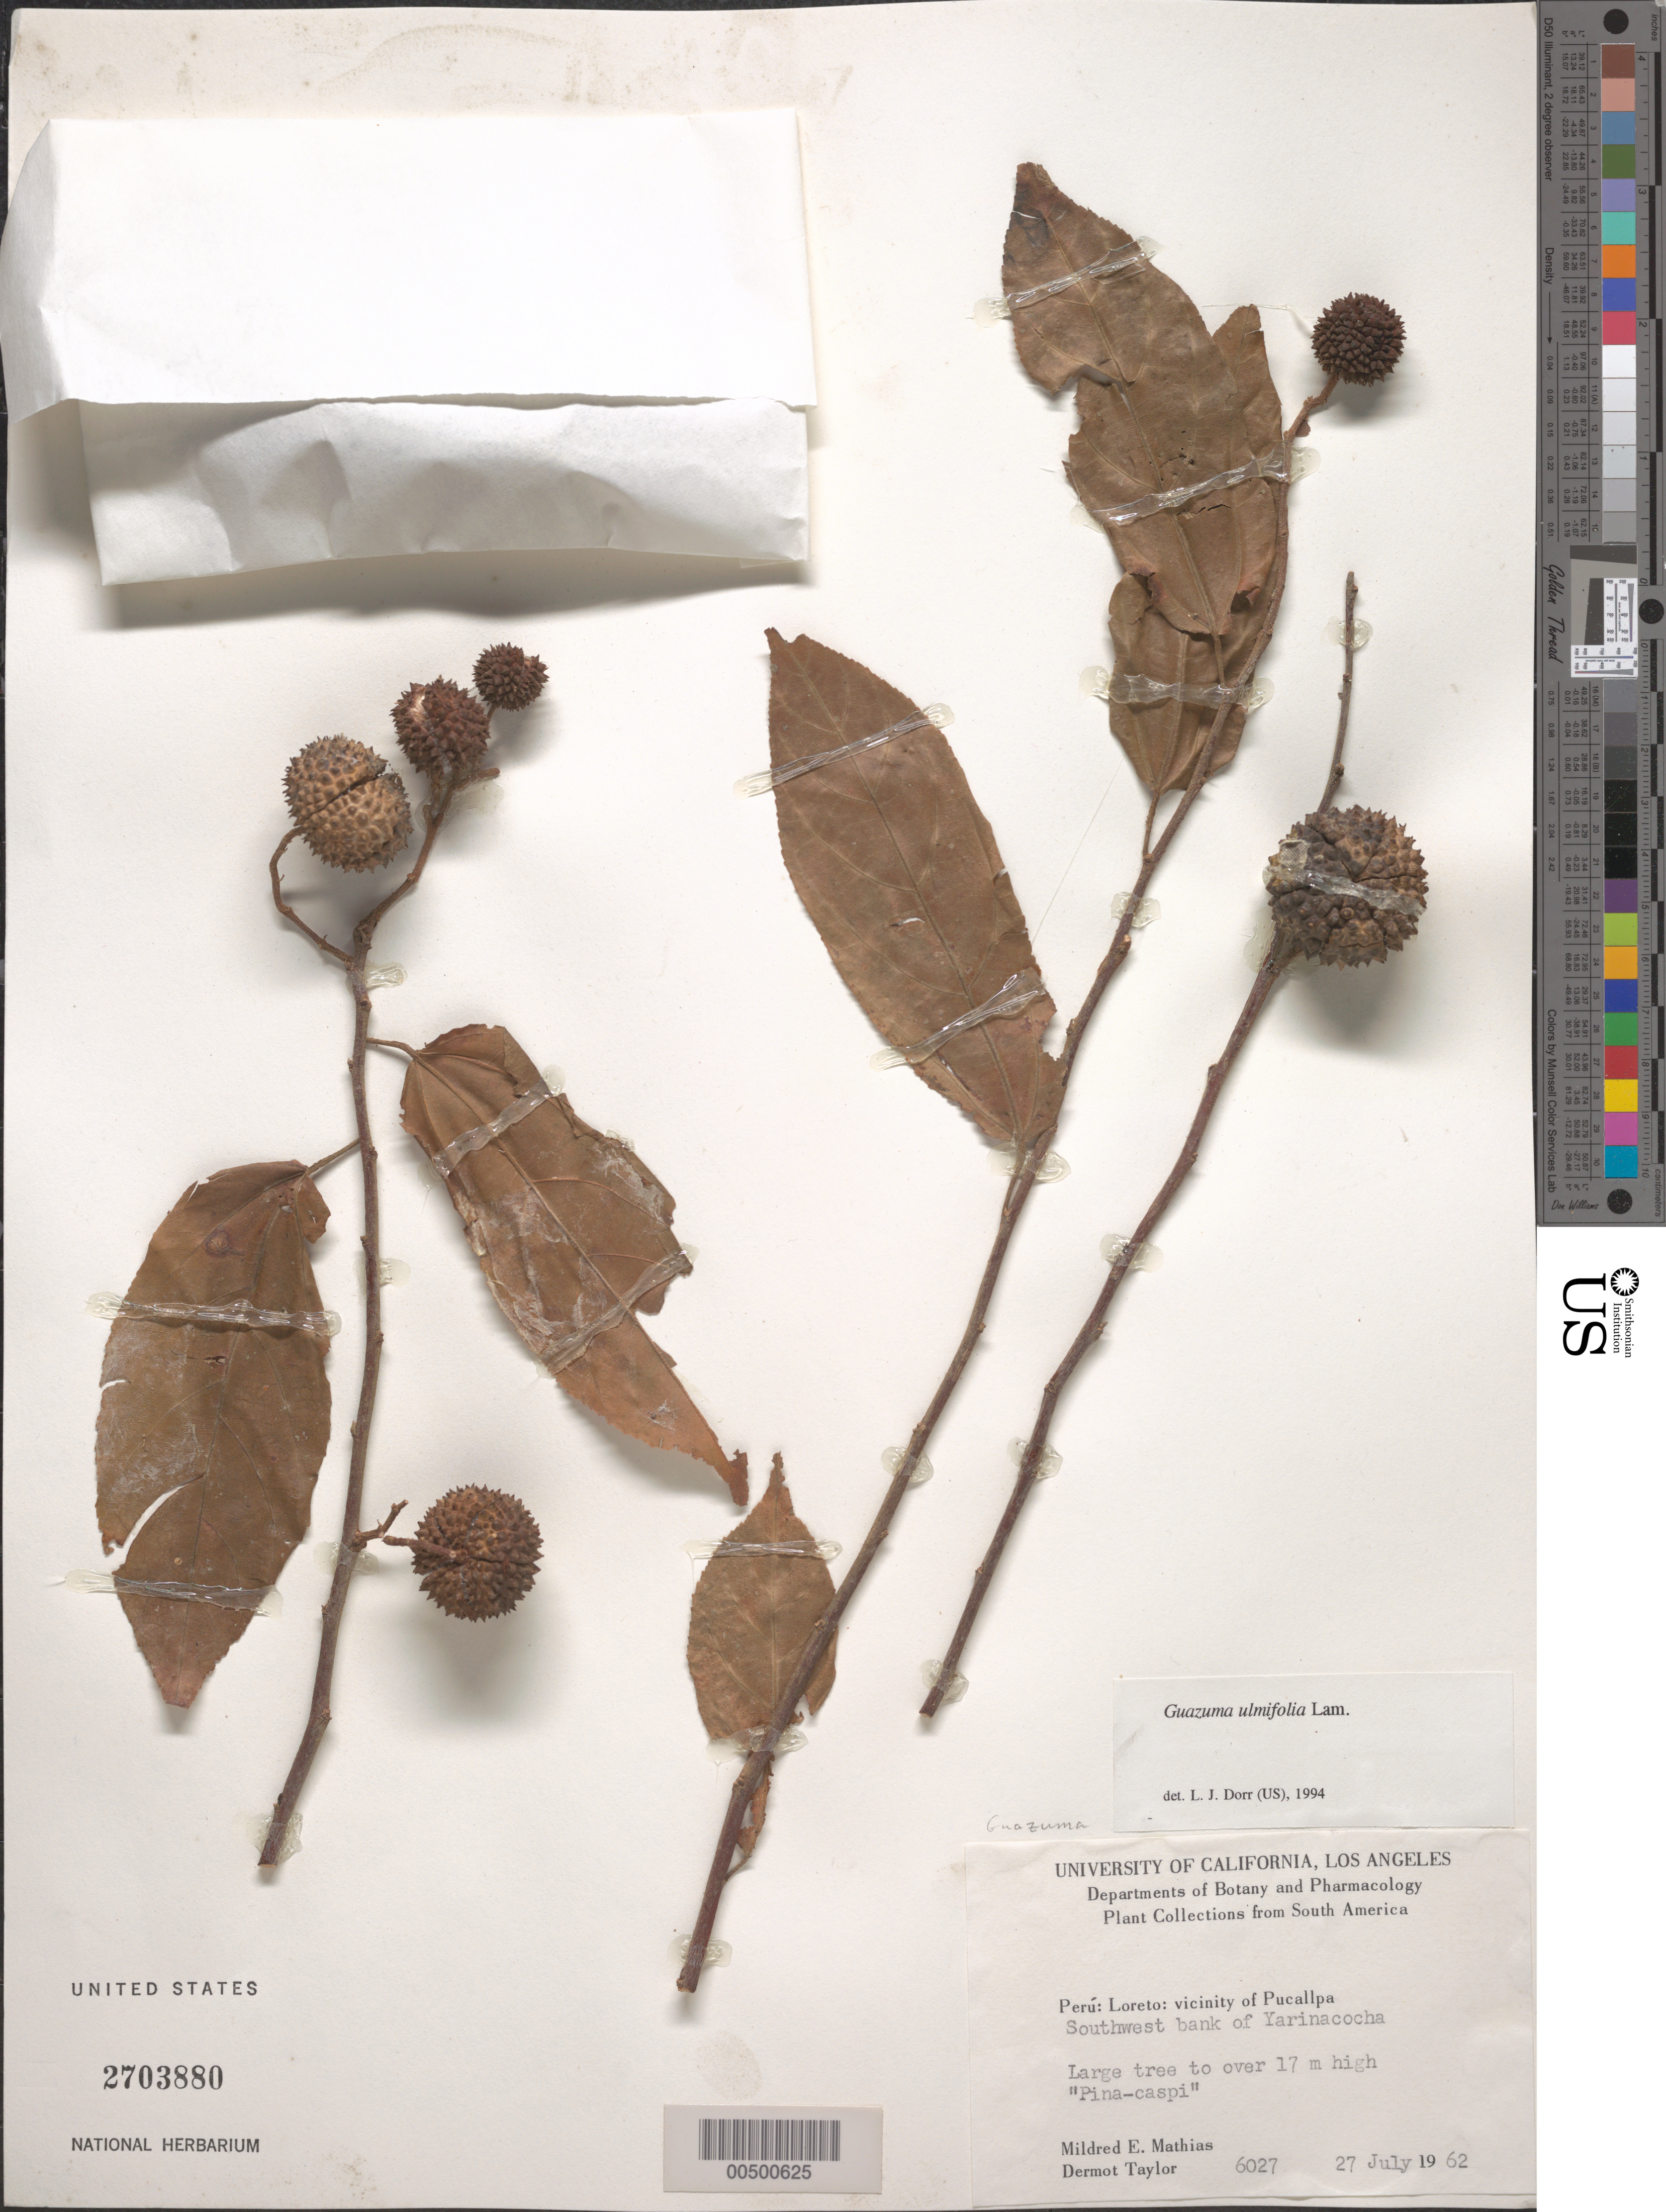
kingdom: Plantae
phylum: Tracheophyta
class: Magnoliopsida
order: Malvales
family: Malvaceae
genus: Guazuma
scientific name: Guazuma ulmifolia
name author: Lam.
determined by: Dorr, L. J., (BOT), Smithsonian Institution - National Museum of Natural History (UNITED STATES)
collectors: M. E. Mathias & D. Taylor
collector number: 6027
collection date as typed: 27 Jul 1962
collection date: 1962-07-27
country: Peru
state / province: Loreto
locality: SW bank of Yarinacocha, vicinity of Pucallpa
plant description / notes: Common name: pina-caspi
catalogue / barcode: US 2703880